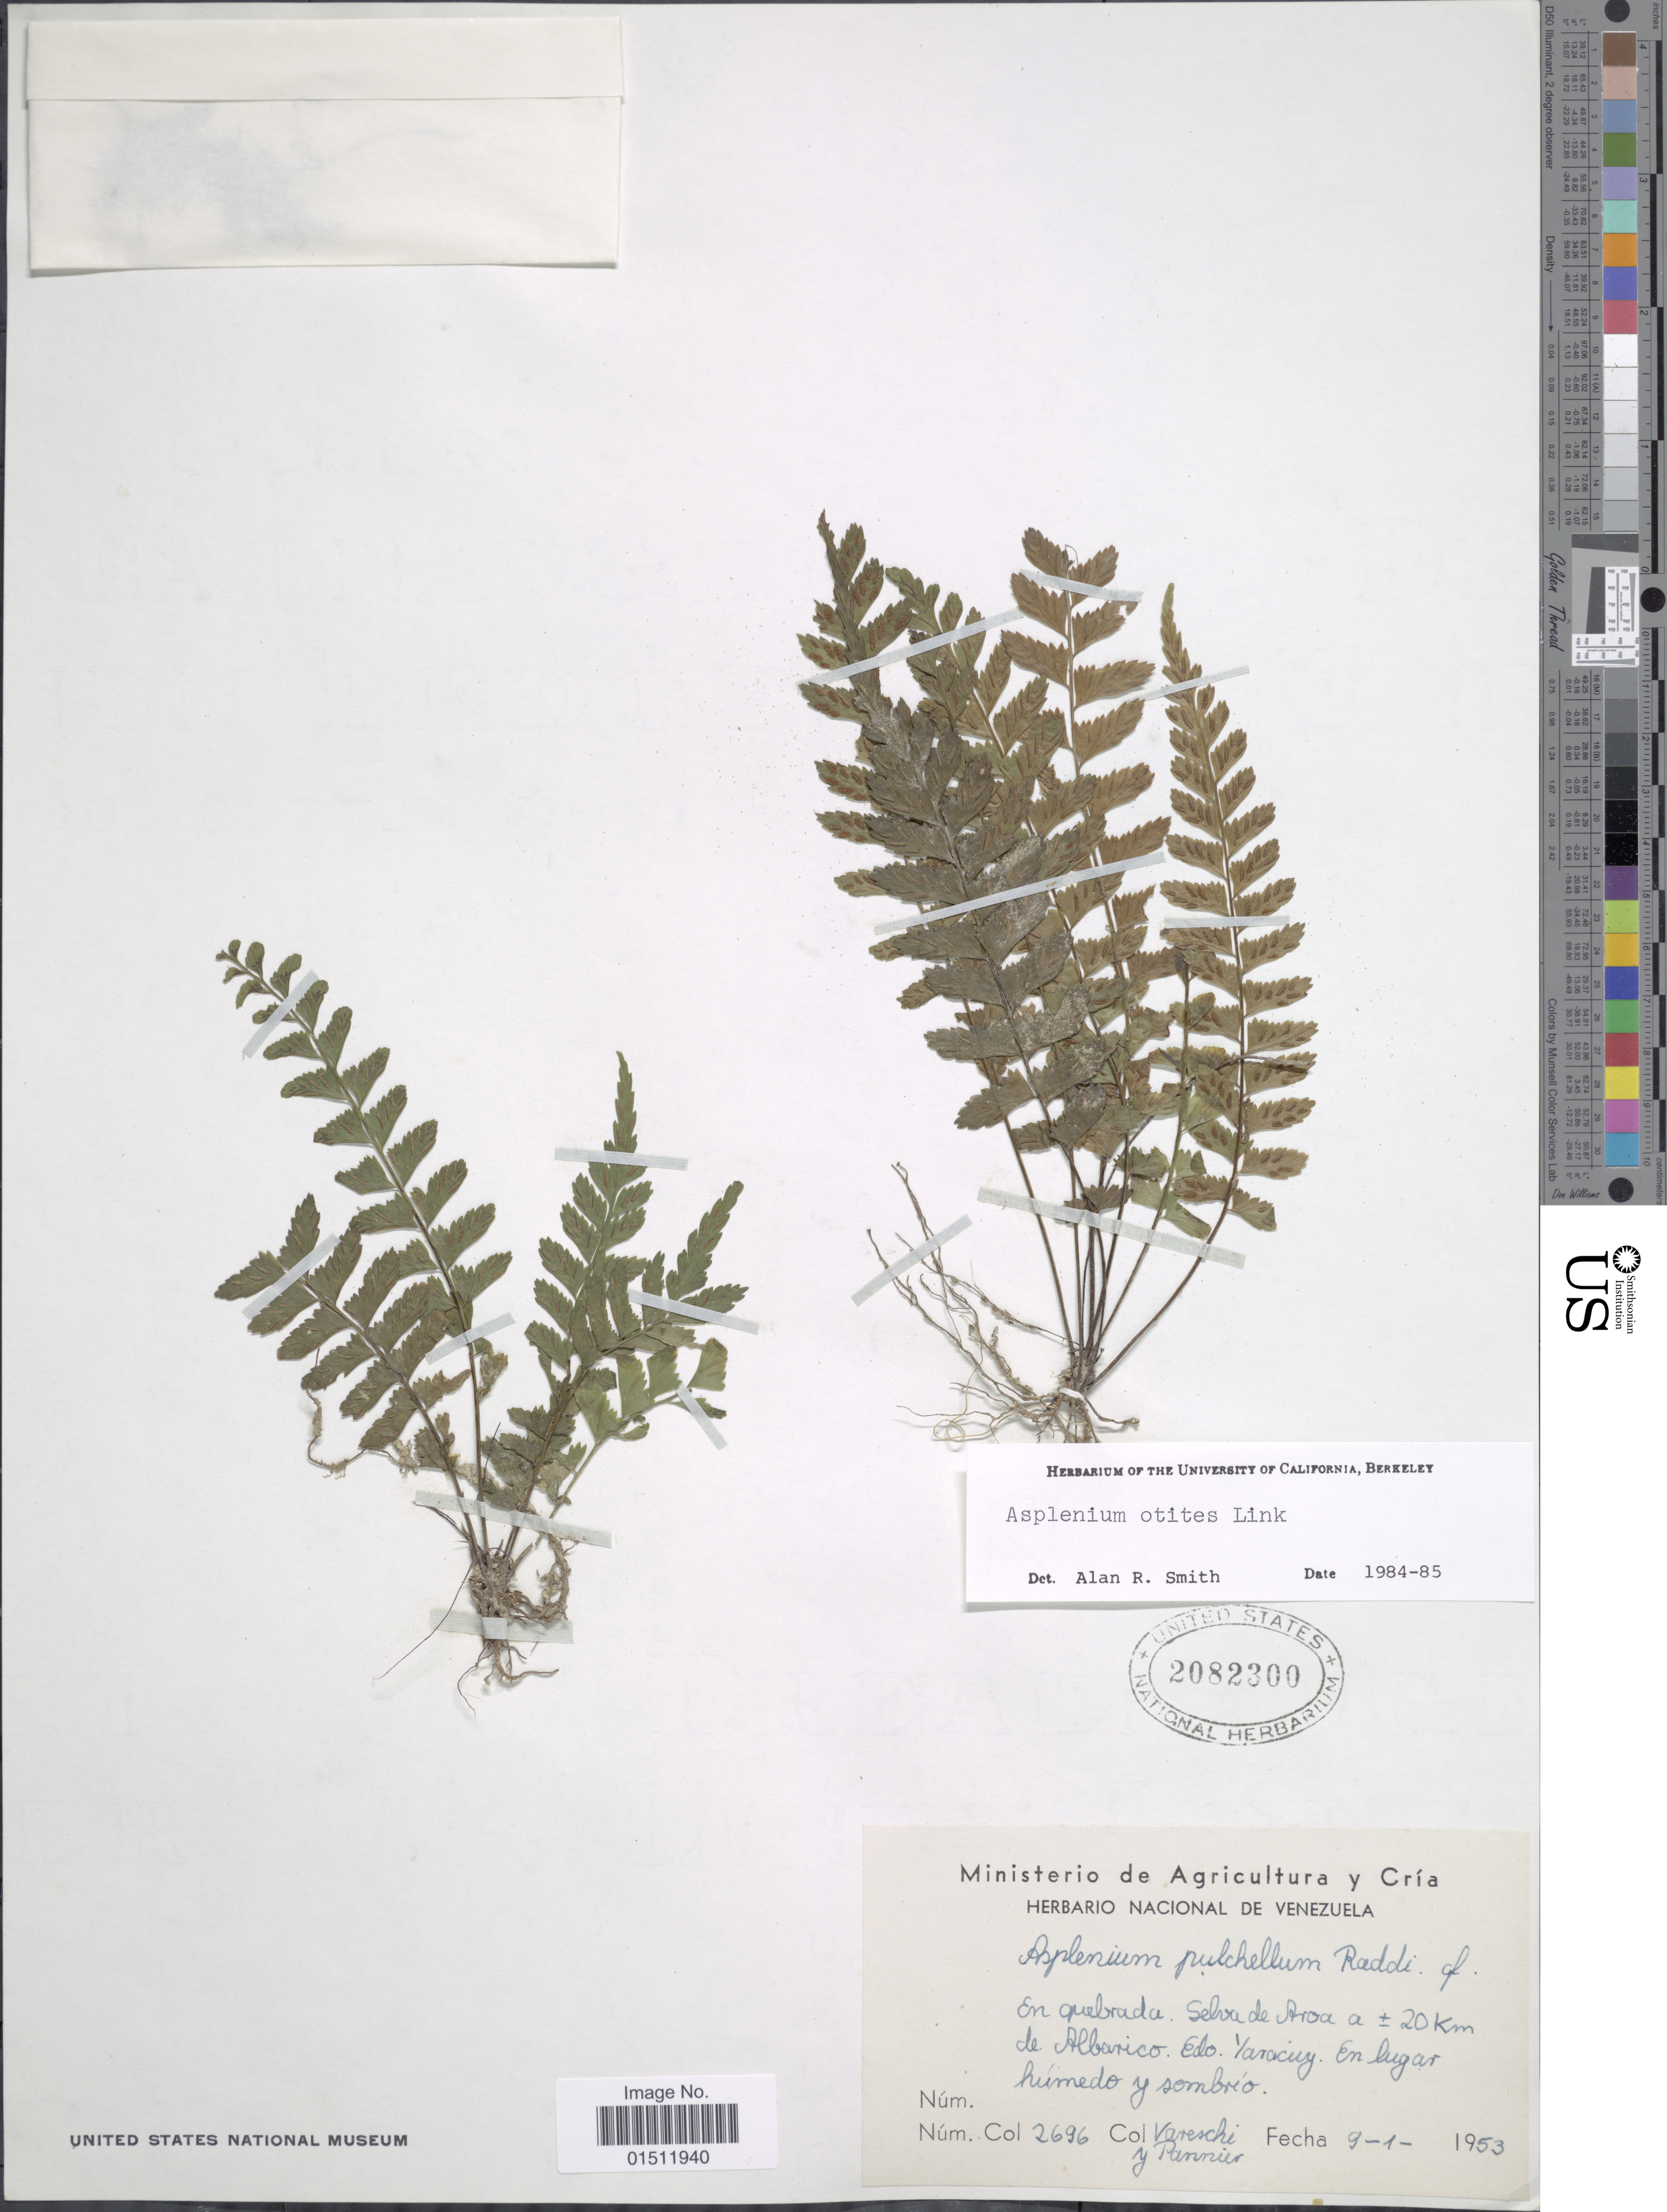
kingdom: Plantae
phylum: Tracheophyta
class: Polypodiopsida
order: Polypodiales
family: Aspleniaceae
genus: Asplenium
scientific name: Asplenium otites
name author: Link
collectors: -. Vareschi & Pannier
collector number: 2696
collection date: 1953-01-09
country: Venezuela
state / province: Yaracuy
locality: En quebrada. Selva de Aroa a ±20 Km de Albarico. Edo Yaracuy. En lugar humedo y sombrio.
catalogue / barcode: US 2082300